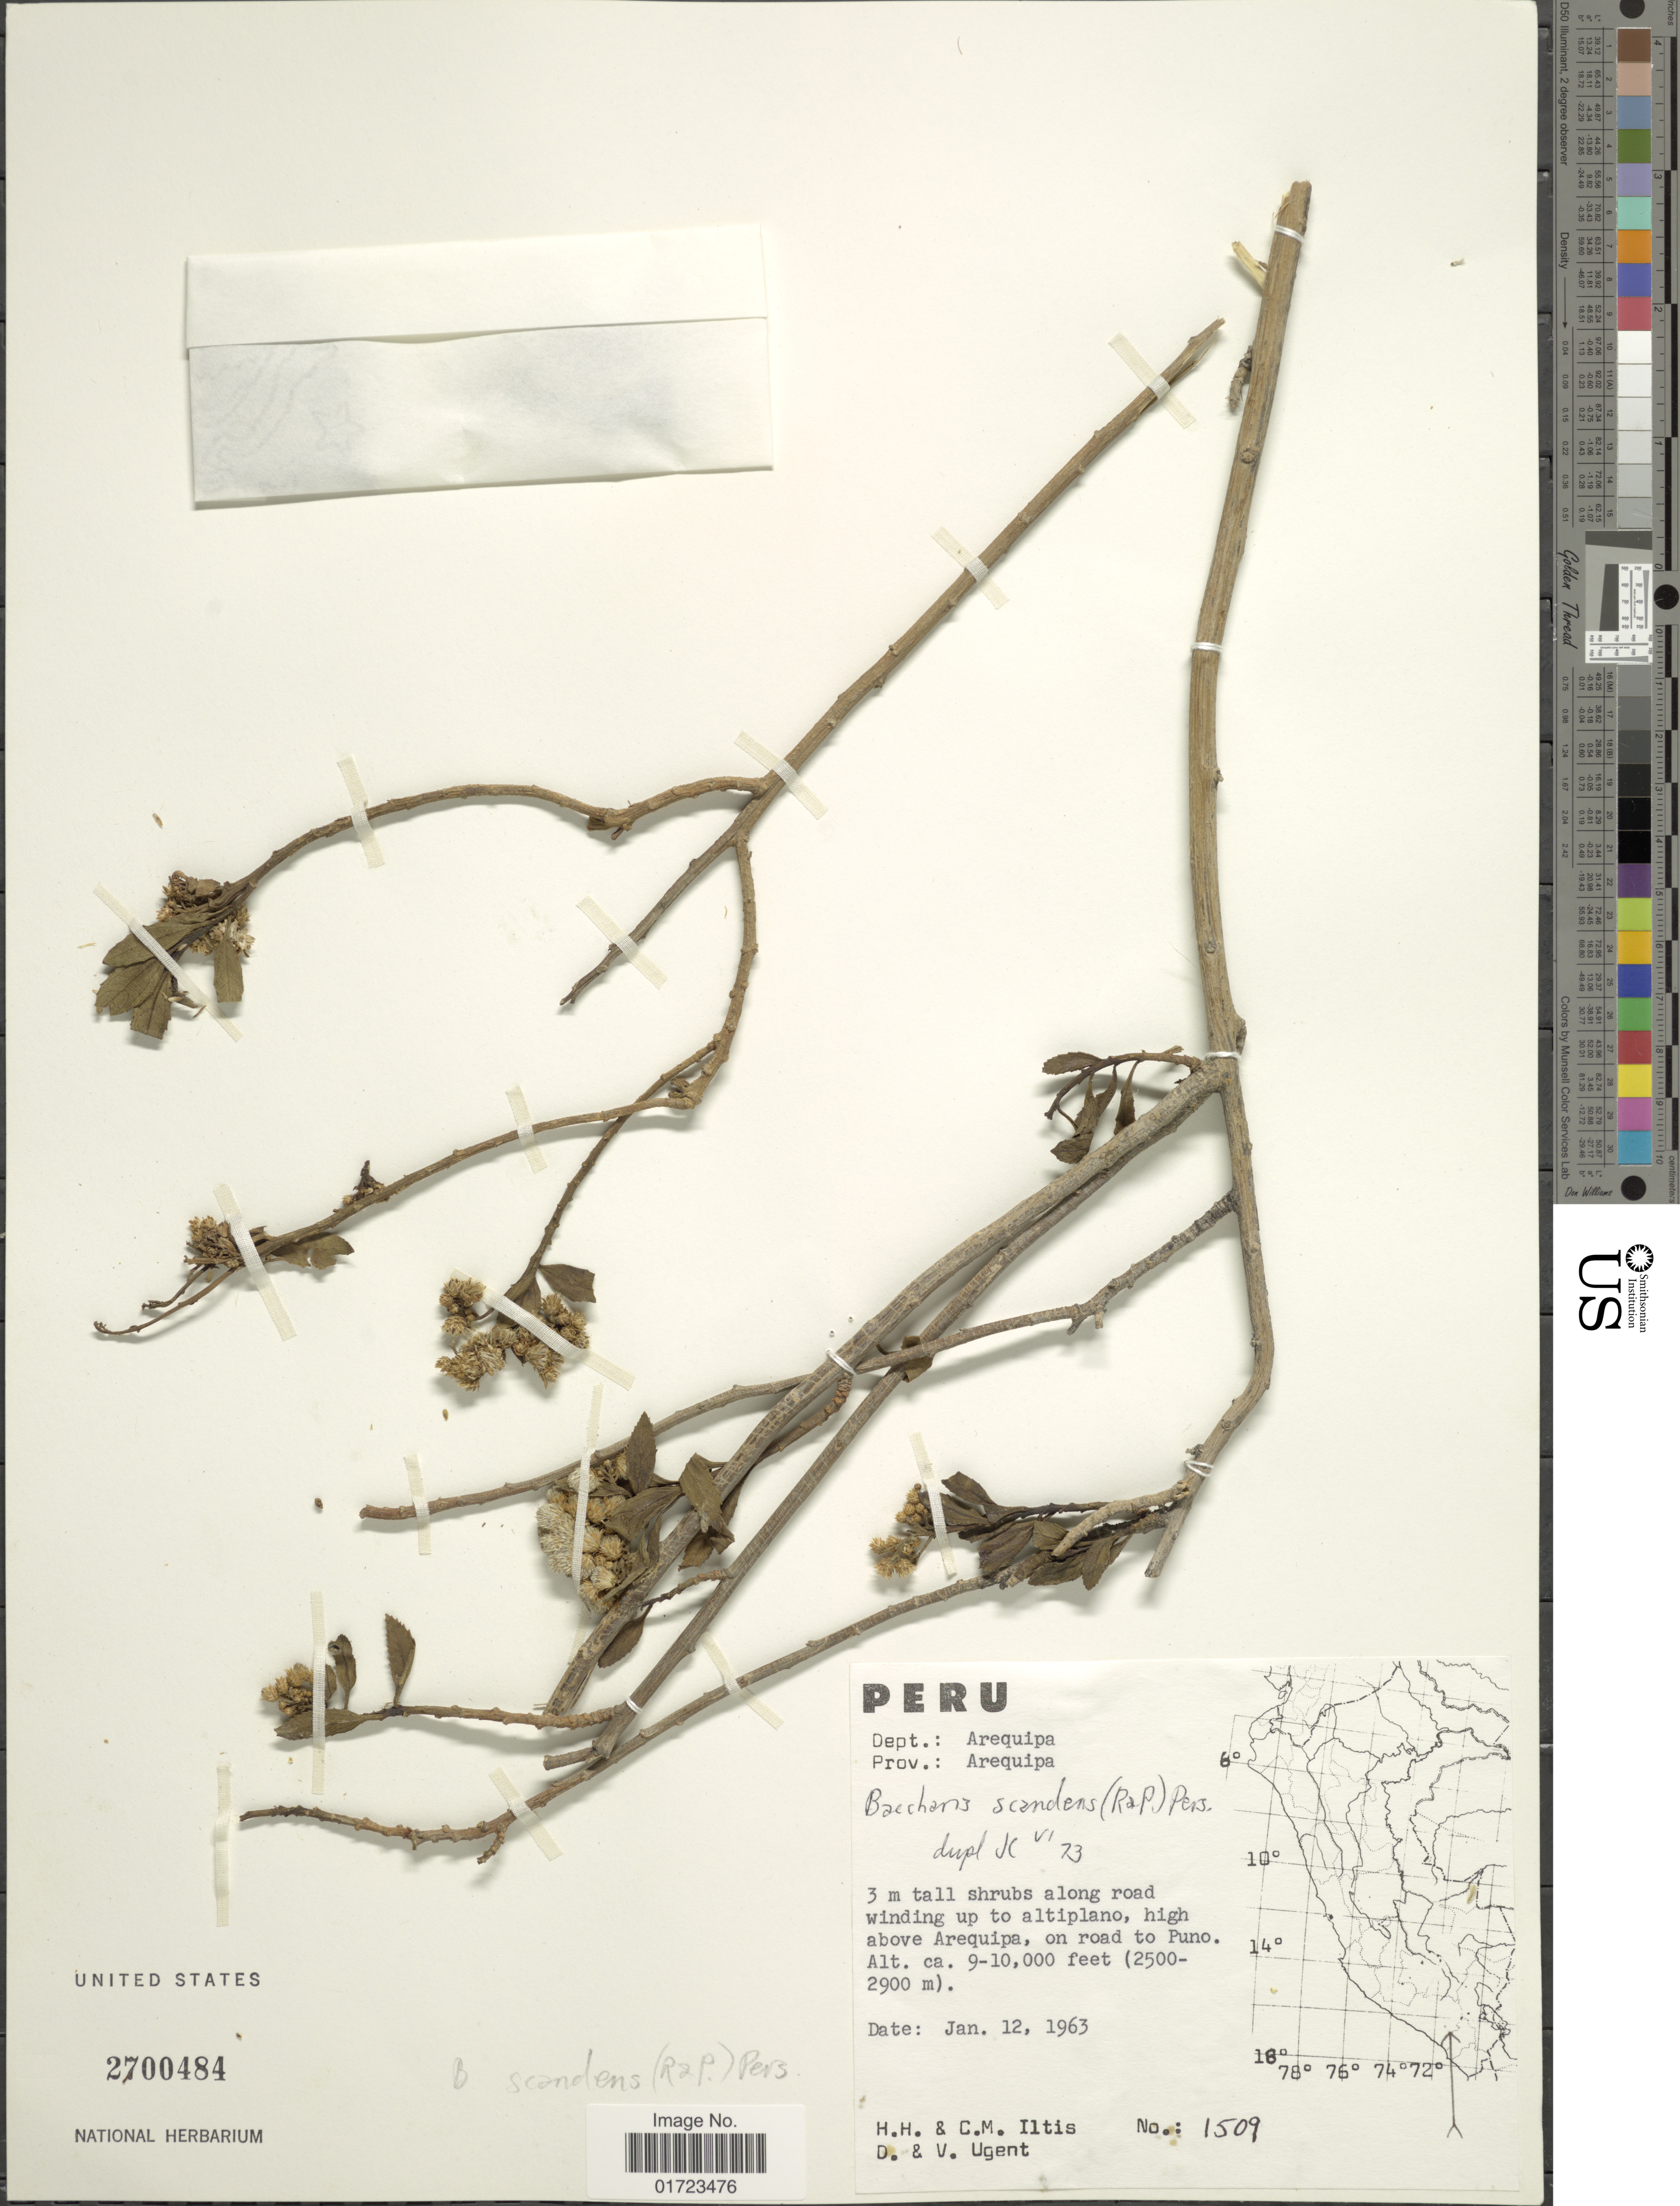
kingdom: Plantae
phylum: Tracheophyta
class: Magnoliopsida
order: Asterales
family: Asteraceae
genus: Baccharis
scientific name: Baccharis scandens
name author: (Ruiz & Pav.) Pers.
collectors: H. H. Iltis, C. M Iltis, D. Ugent & V. Ugent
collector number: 1509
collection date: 1963-01-12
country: Peru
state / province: Arequipa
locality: Dept.: Arequipa, Prov.: Arequipa. along road winding u to altiplano, high above Arequipa, on road to Puna.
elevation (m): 2500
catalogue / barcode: US 2700484